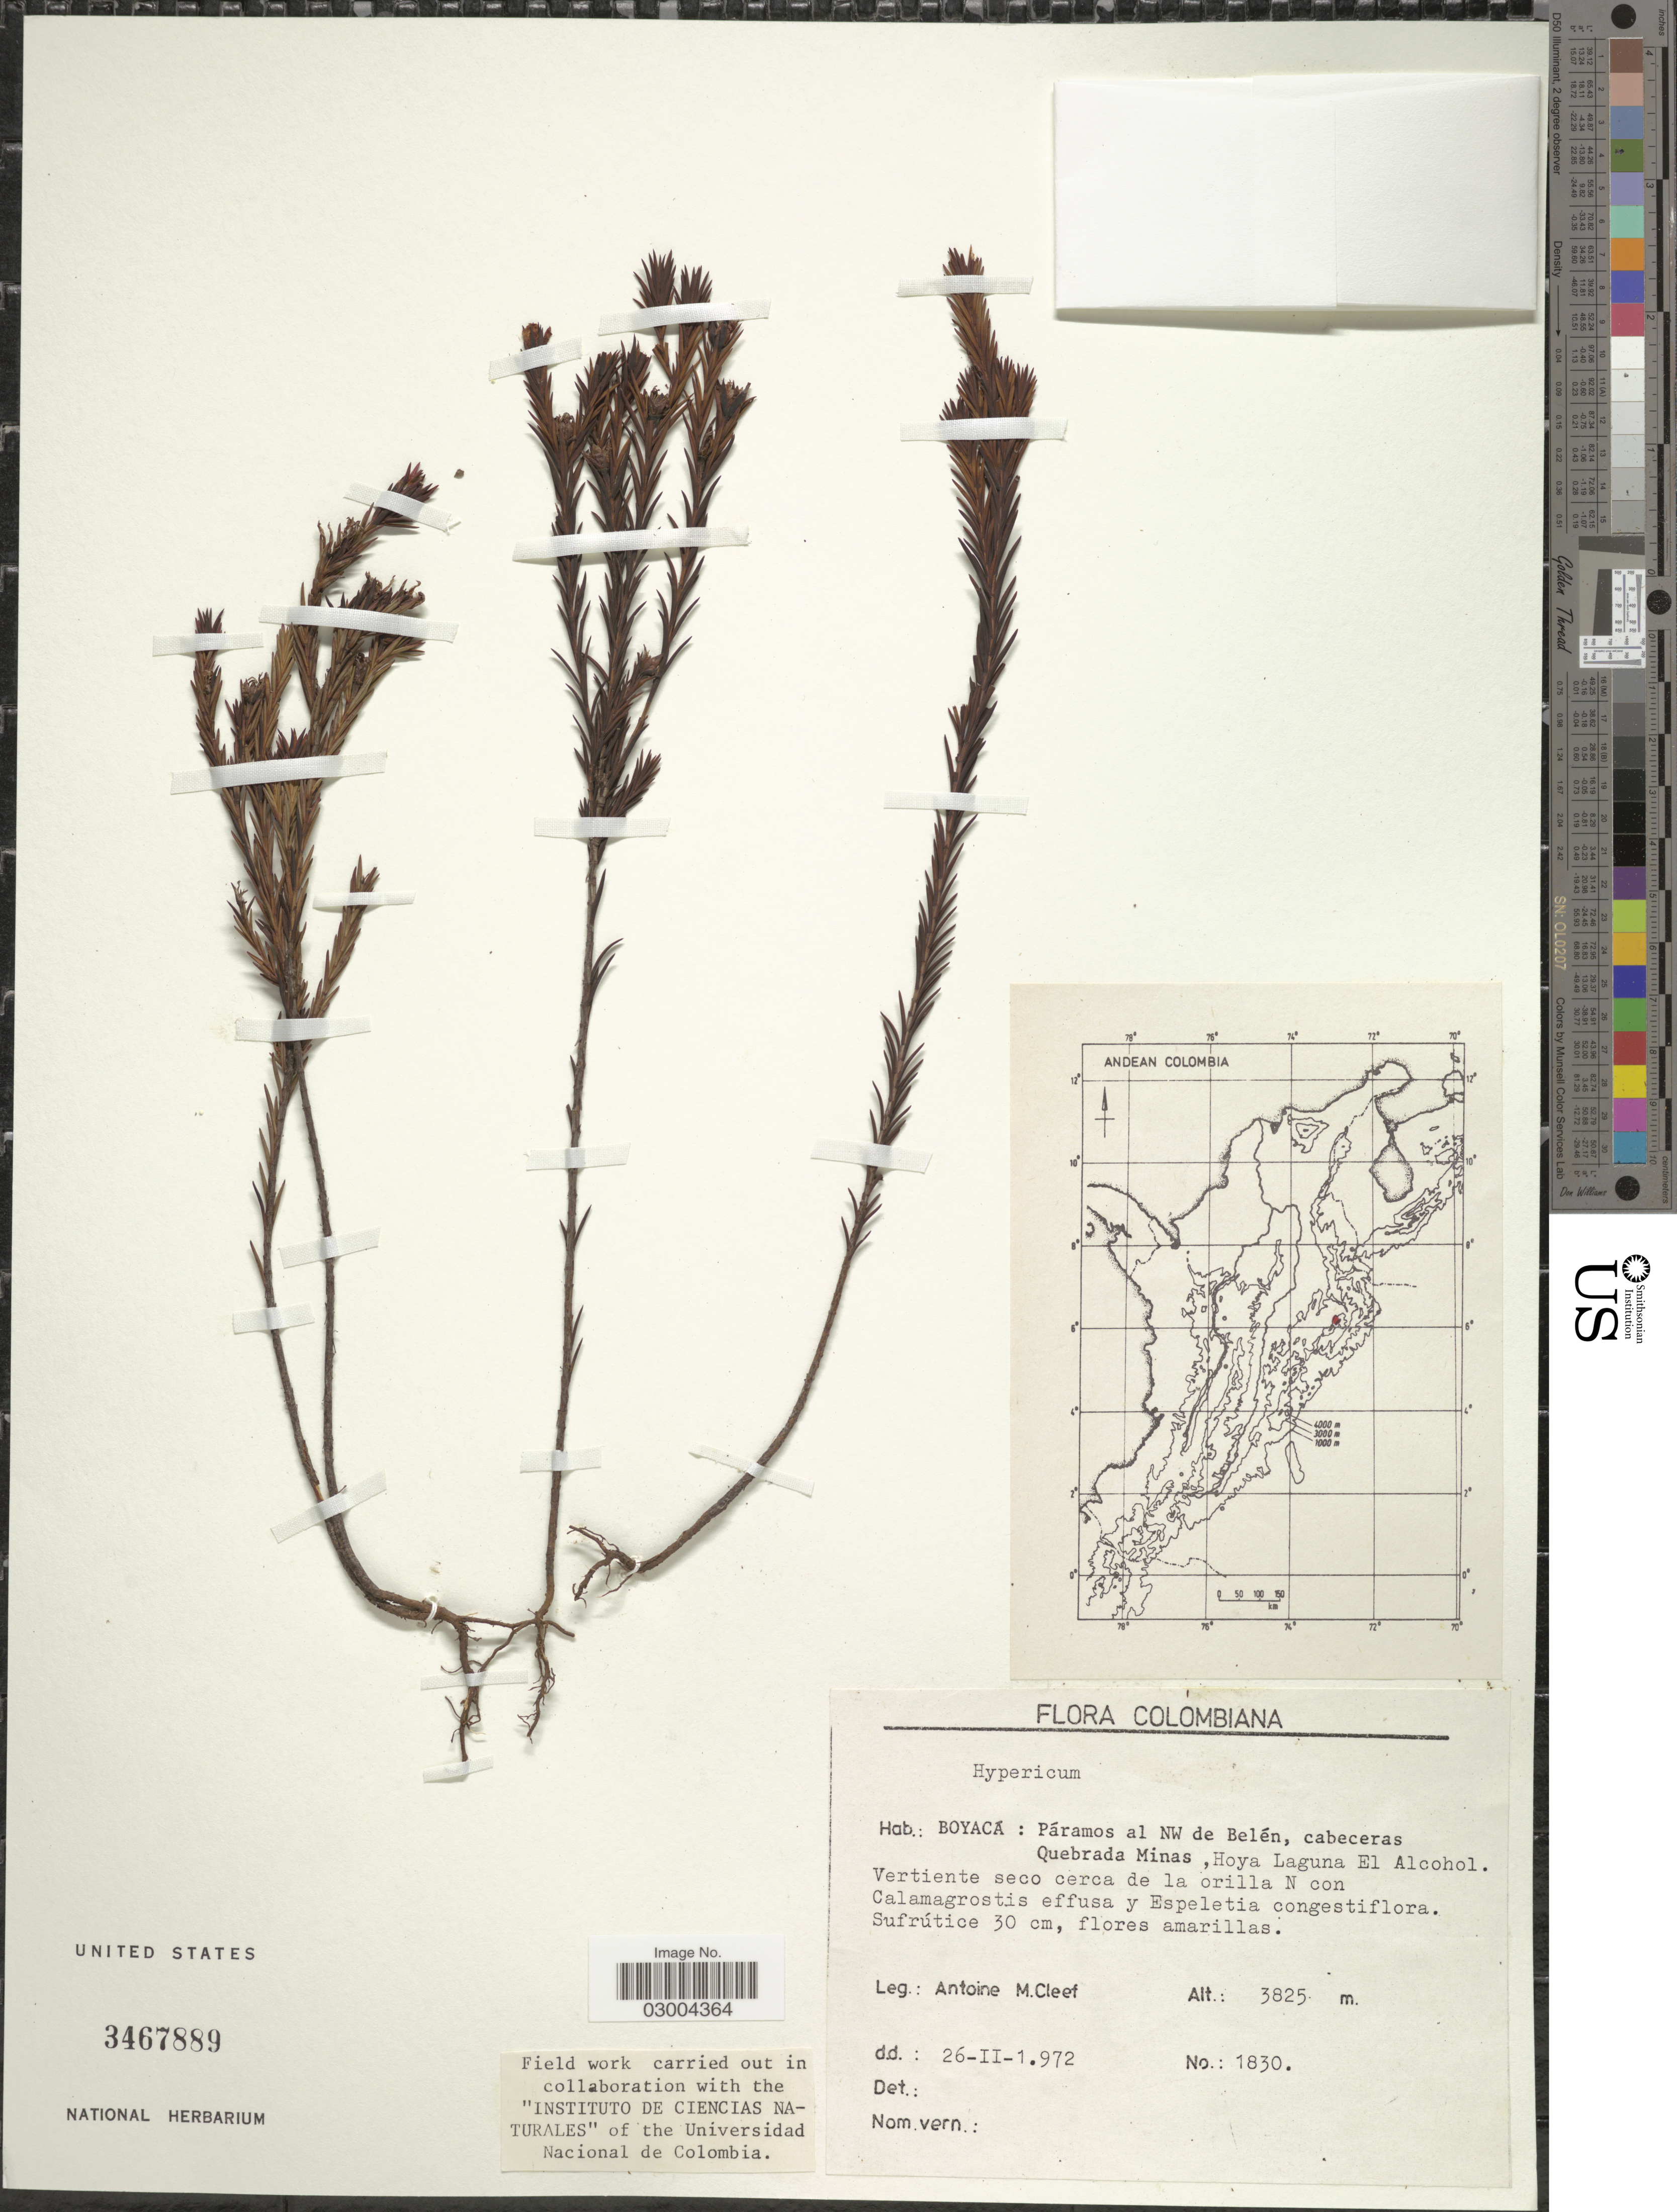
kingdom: Plantae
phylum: Tracheophyta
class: Magnoliopsida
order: Malpighiales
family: Hypericaceae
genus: Hypericum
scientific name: Hypericum sp.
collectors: A. M. Cleef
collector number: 1830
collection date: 1972-02-26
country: Colombia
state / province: Boyacá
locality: Boyacá: Páramo al NW de Belén, cabeceras Quebrada Minas, Hoya Laguna El Alcohol.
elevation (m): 3825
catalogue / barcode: US 3467889